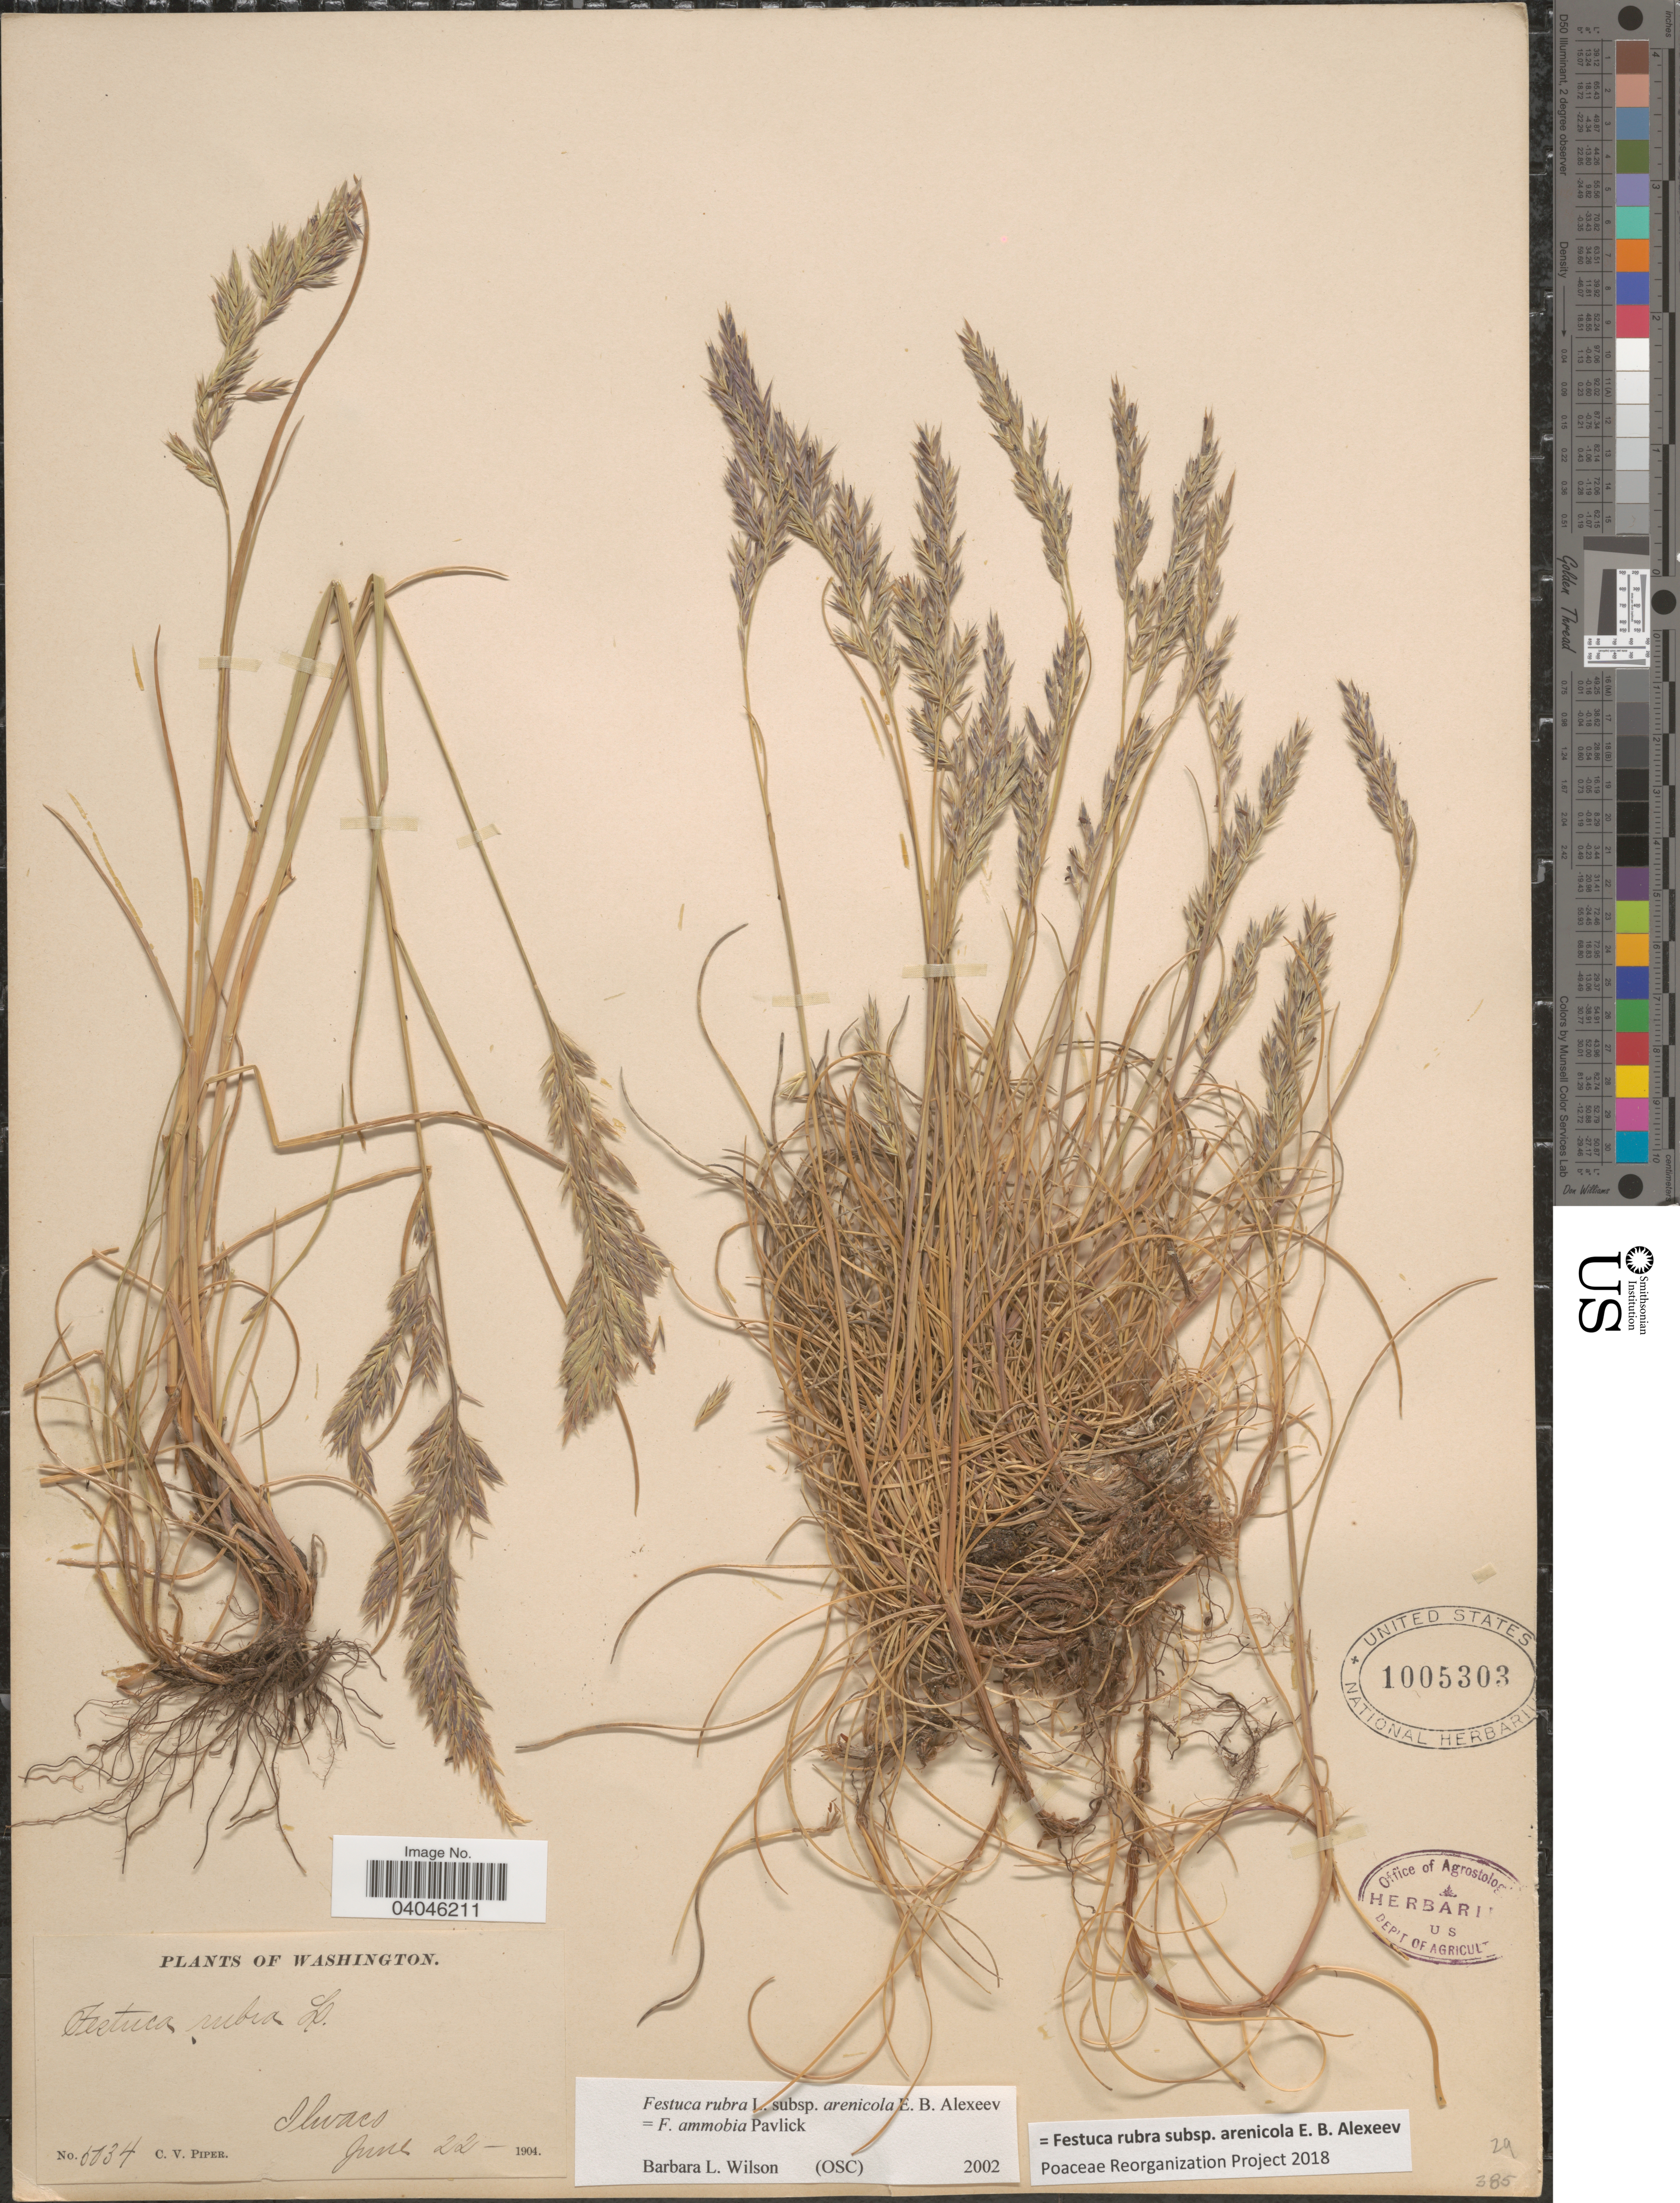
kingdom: Plantae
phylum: Tracheophyta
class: Liliopsida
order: Poales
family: Poaceae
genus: Festuca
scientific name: Festuca rubra subsp. arenicola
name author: E.B. Alexeev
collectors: C. V. Piper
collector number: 6034*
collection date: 1904-06-22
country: United States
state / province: Washington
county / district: Pacific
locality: Ilwaco.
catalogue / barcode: US 1005303